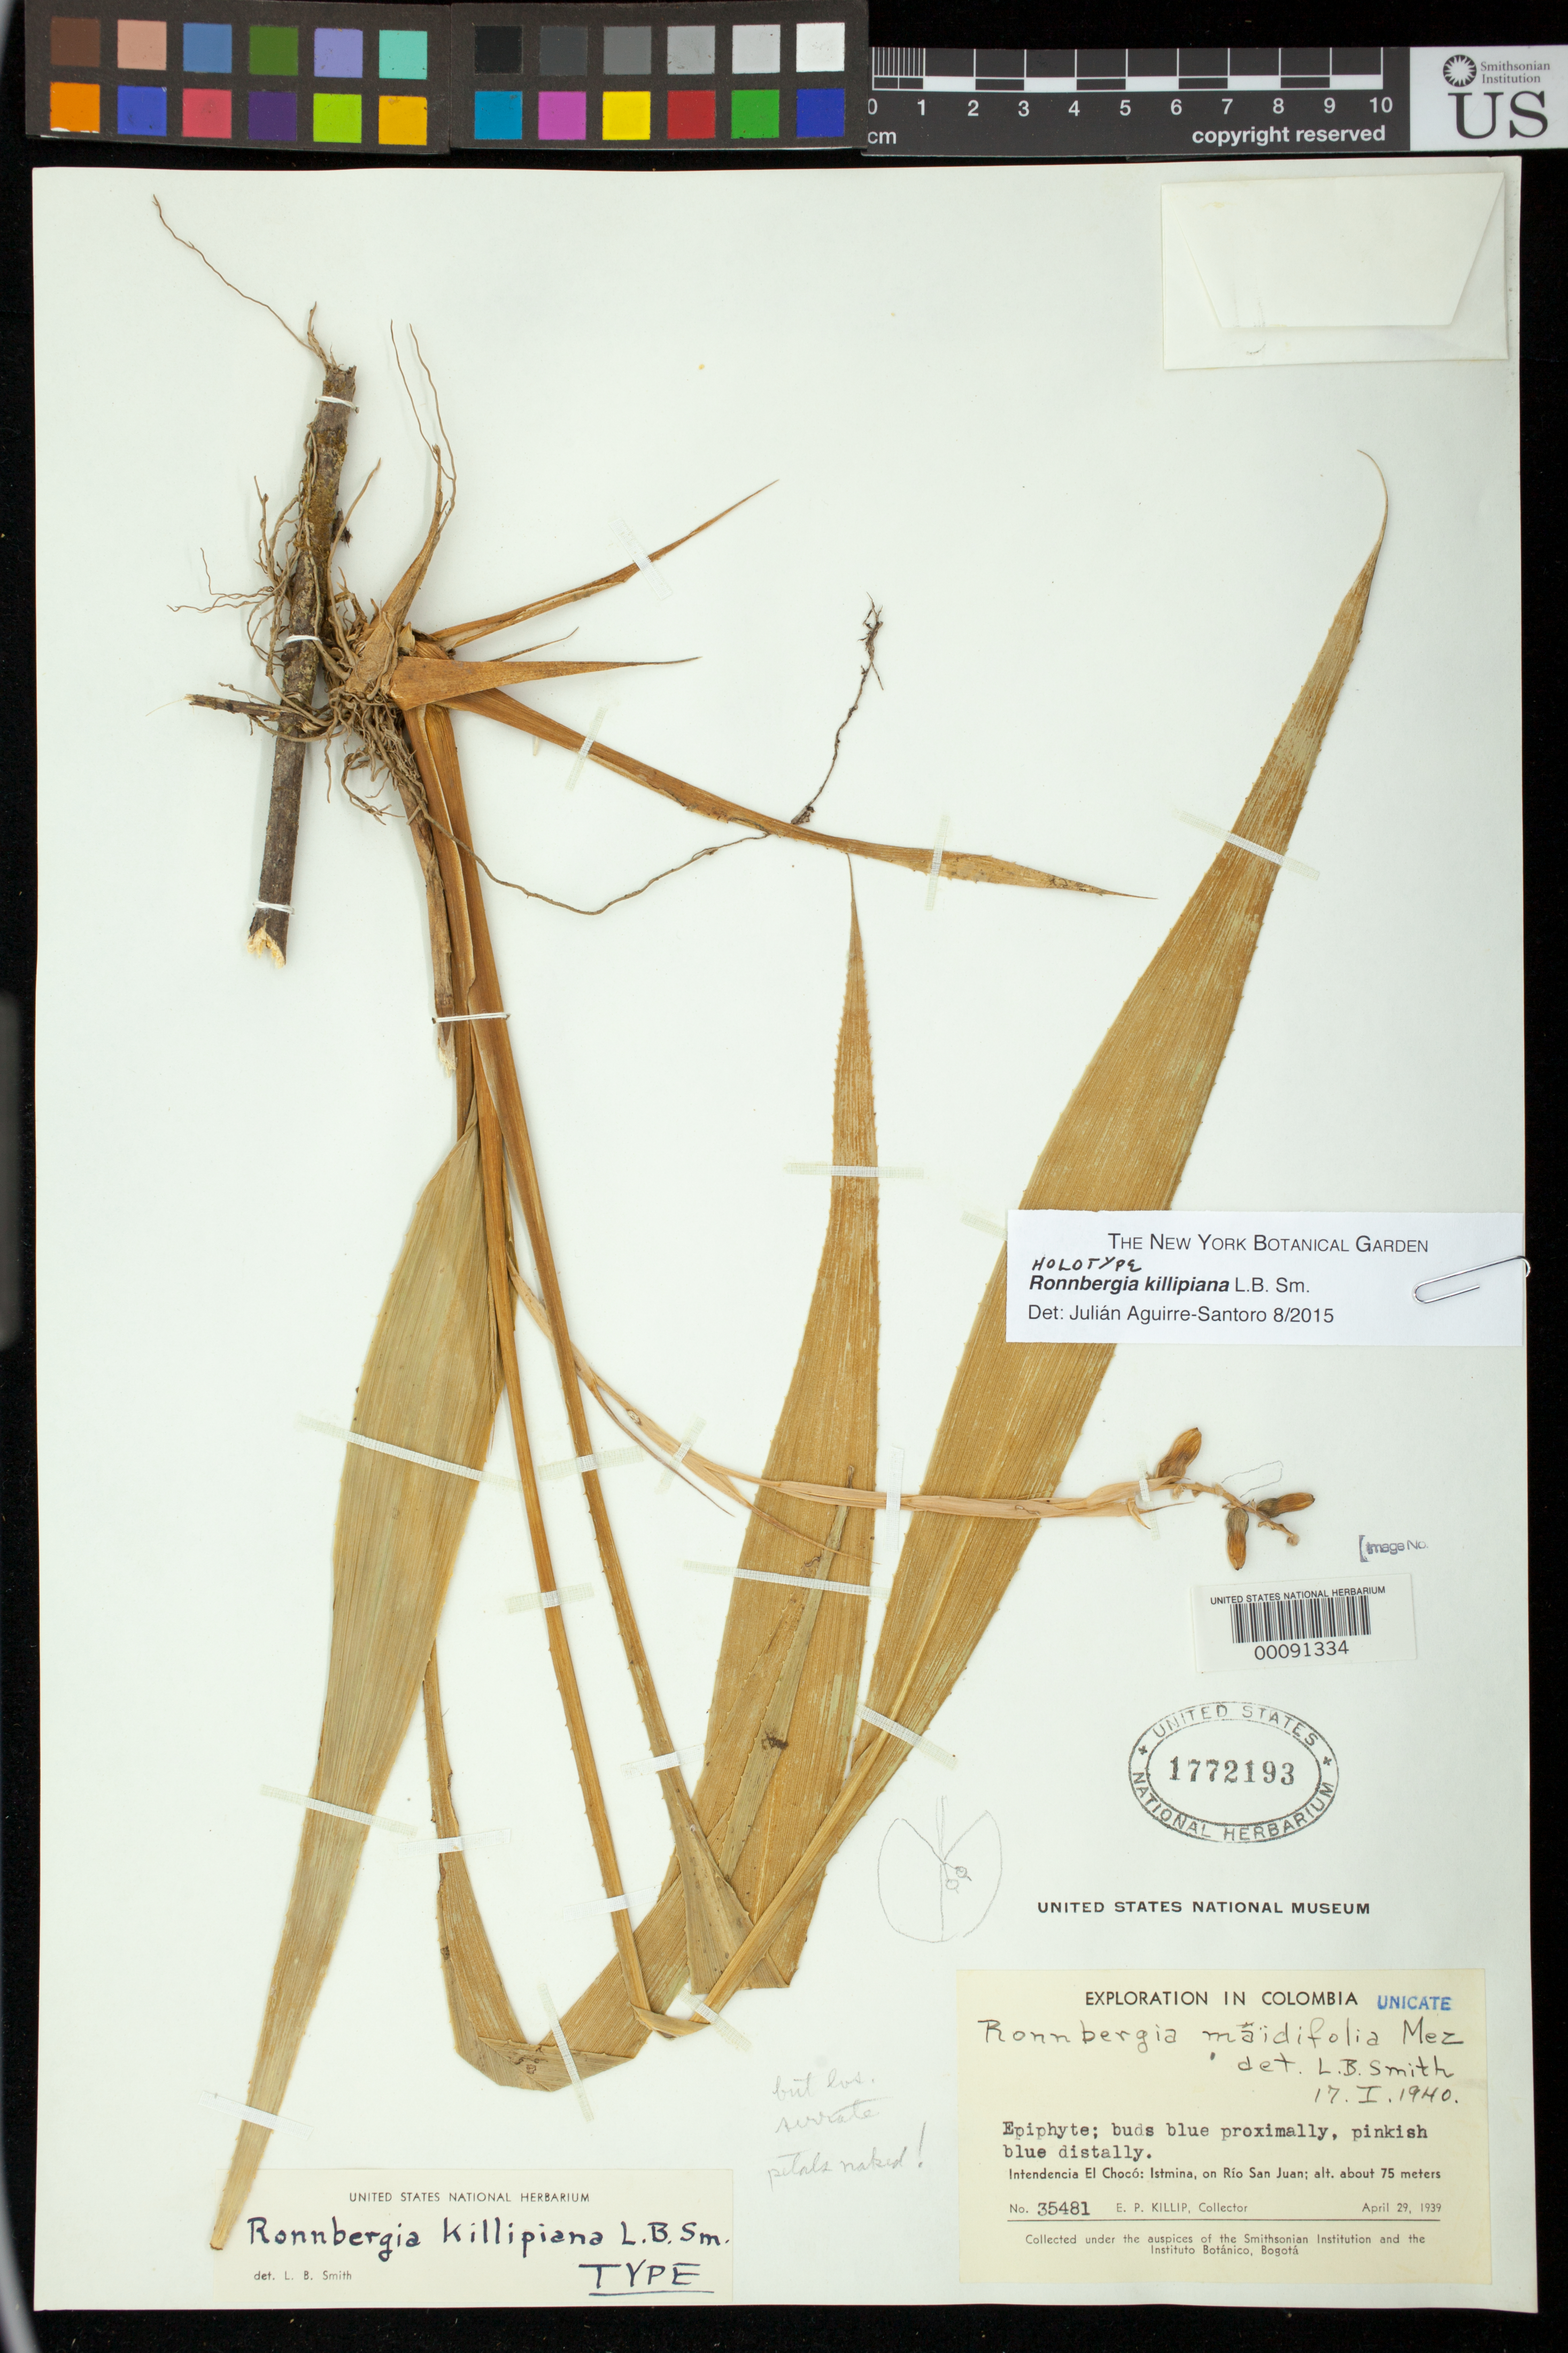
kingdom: Plantae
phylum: Tracheophyta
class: Liliopsida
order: Poales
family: Bromeliaceae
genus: Ronnbergia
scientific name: Ronnbergia killipiana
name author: L.B. Sm.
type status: Holotype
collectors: E. P. Killip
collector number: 35481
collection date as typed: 29 Apr 1939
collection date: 1939-04-29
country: Colombia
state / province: Chocó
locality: IstMina, Rio San Juan.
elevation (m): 75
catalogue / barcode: US 1772193